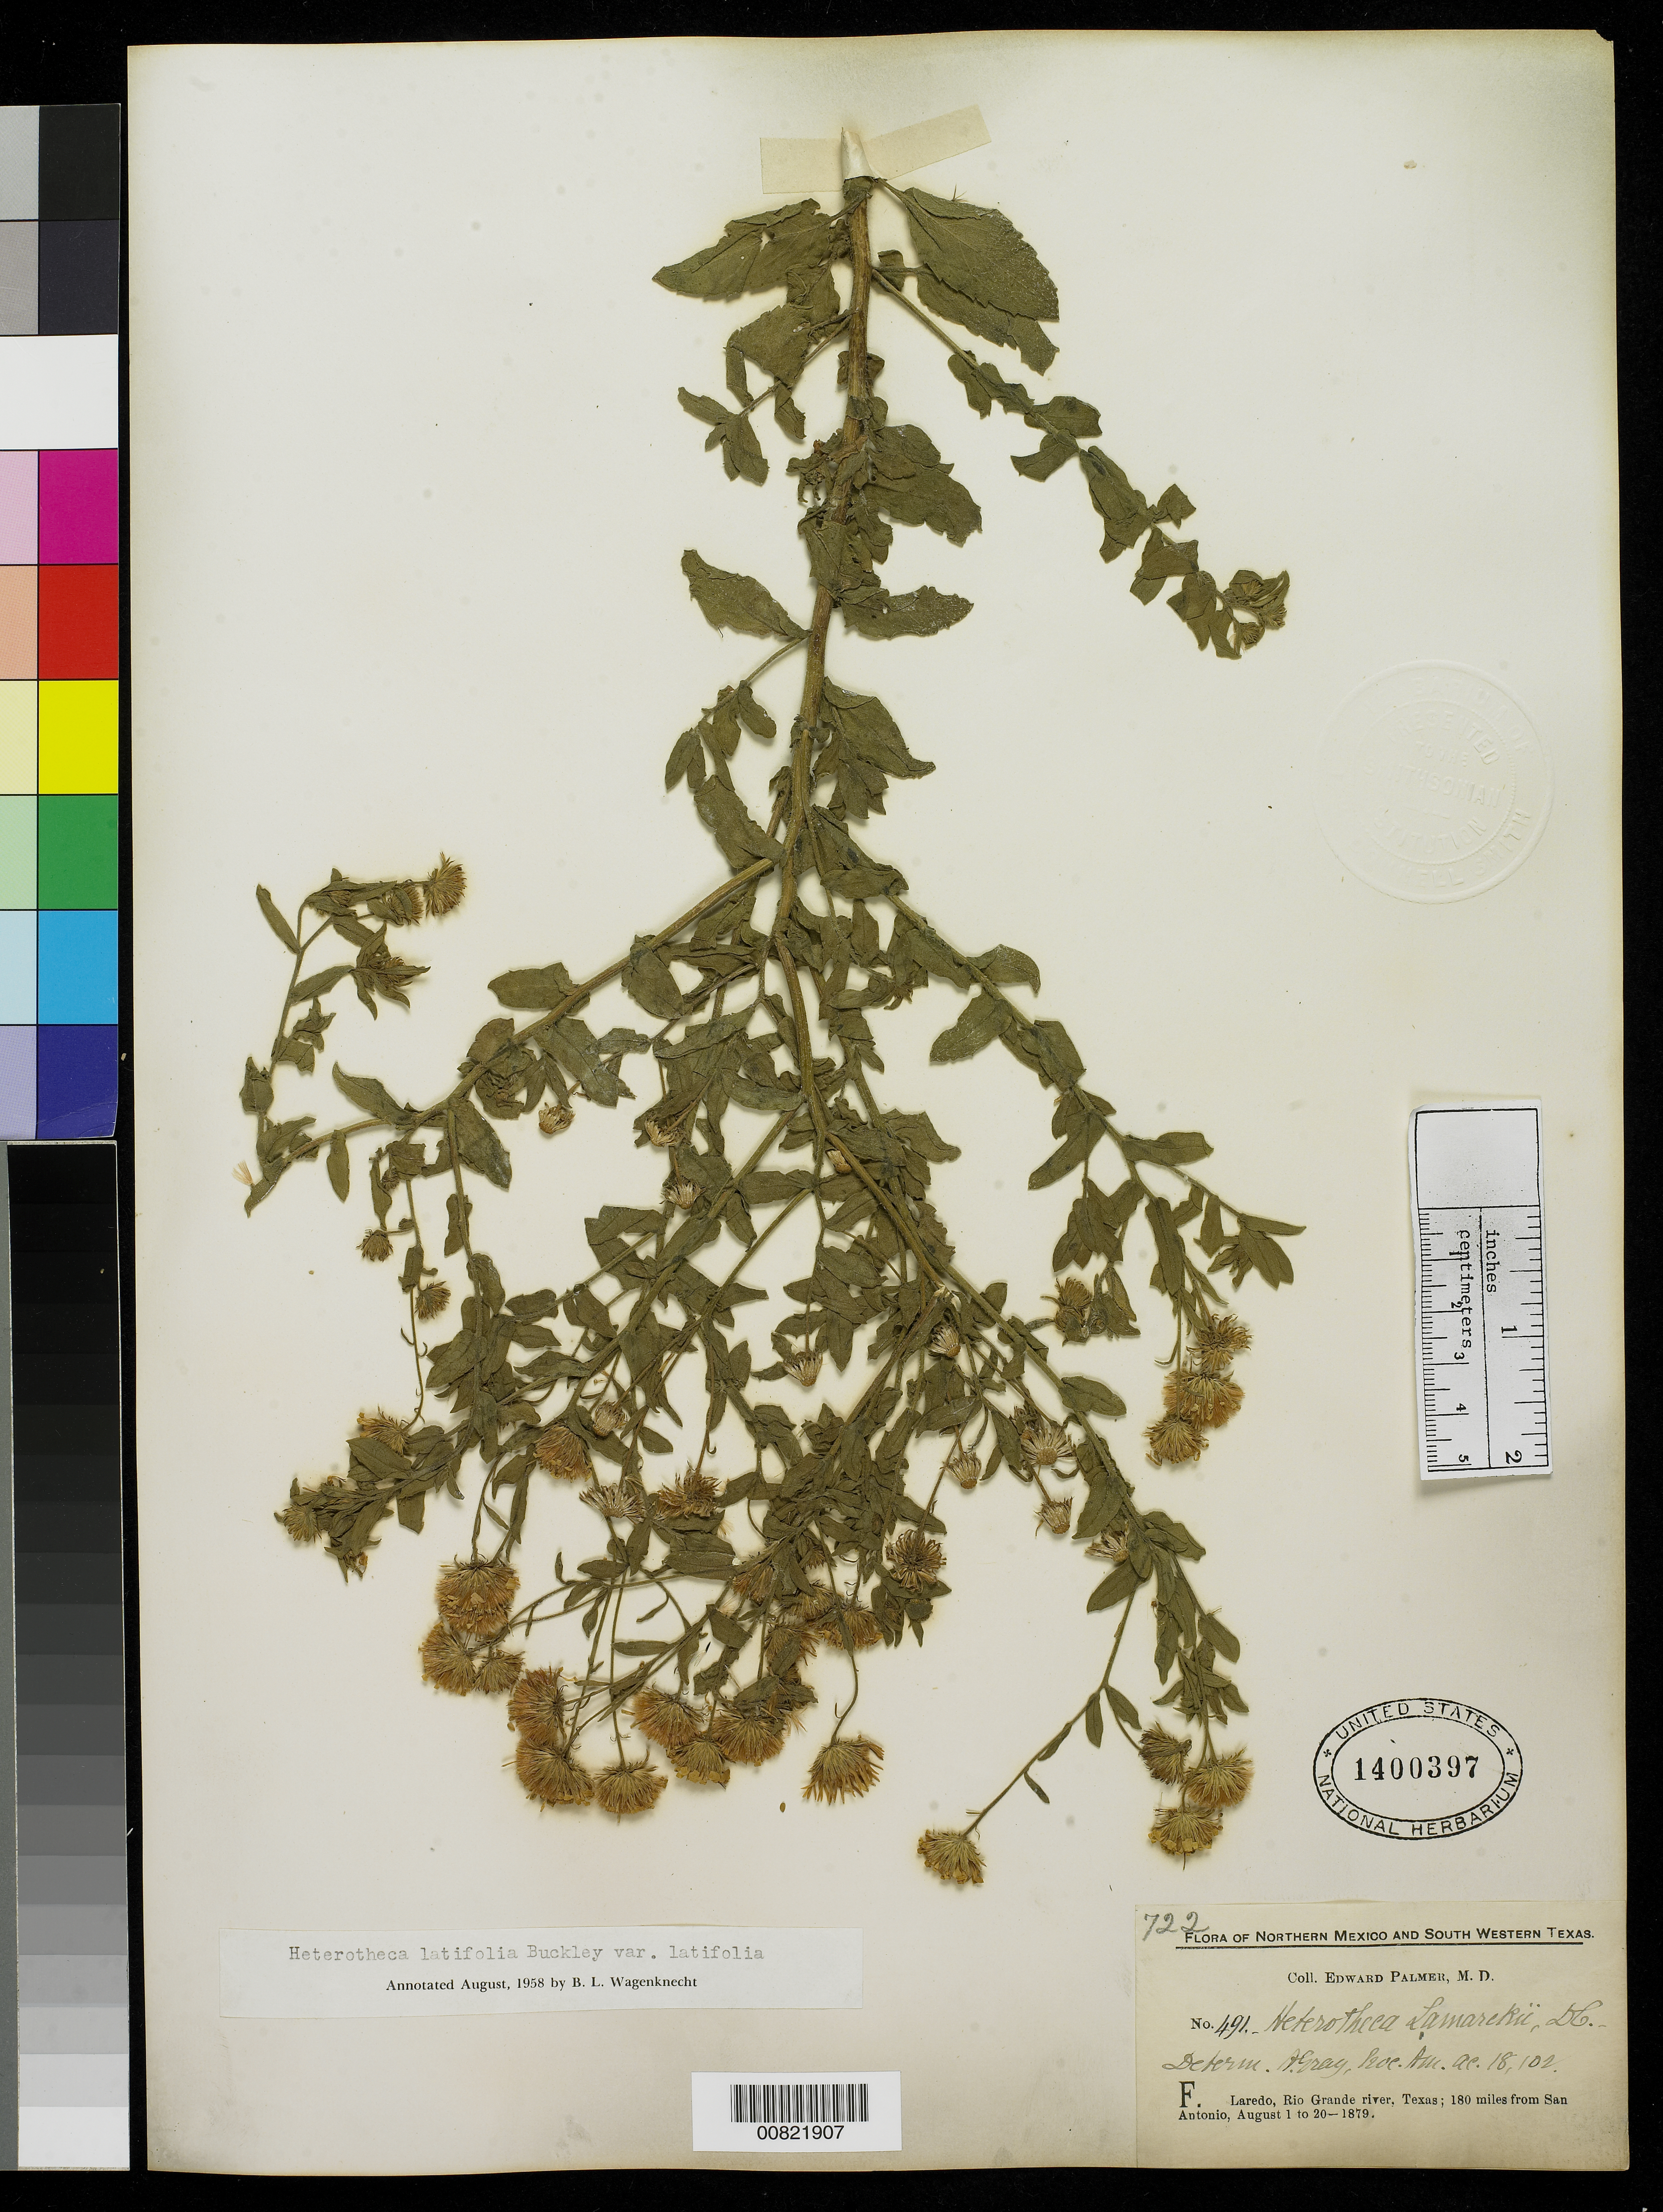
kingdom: Plantae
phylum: Tracheophyta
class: Magnoliopsida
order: Asterales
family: Asteraceae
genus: Heterotheca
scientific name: Heterotheca latifolia var. latifolia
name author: Buckley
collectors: E. Palmer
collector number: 491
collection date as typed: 01 Aug 1879 to 20 Aug 1879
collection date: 1879-08-01/1879-08-20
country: United States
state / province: Texas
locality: F. Laredo, Rio Grande river, Texas; 180 miles from San Antonio.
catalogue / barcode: US 1400397